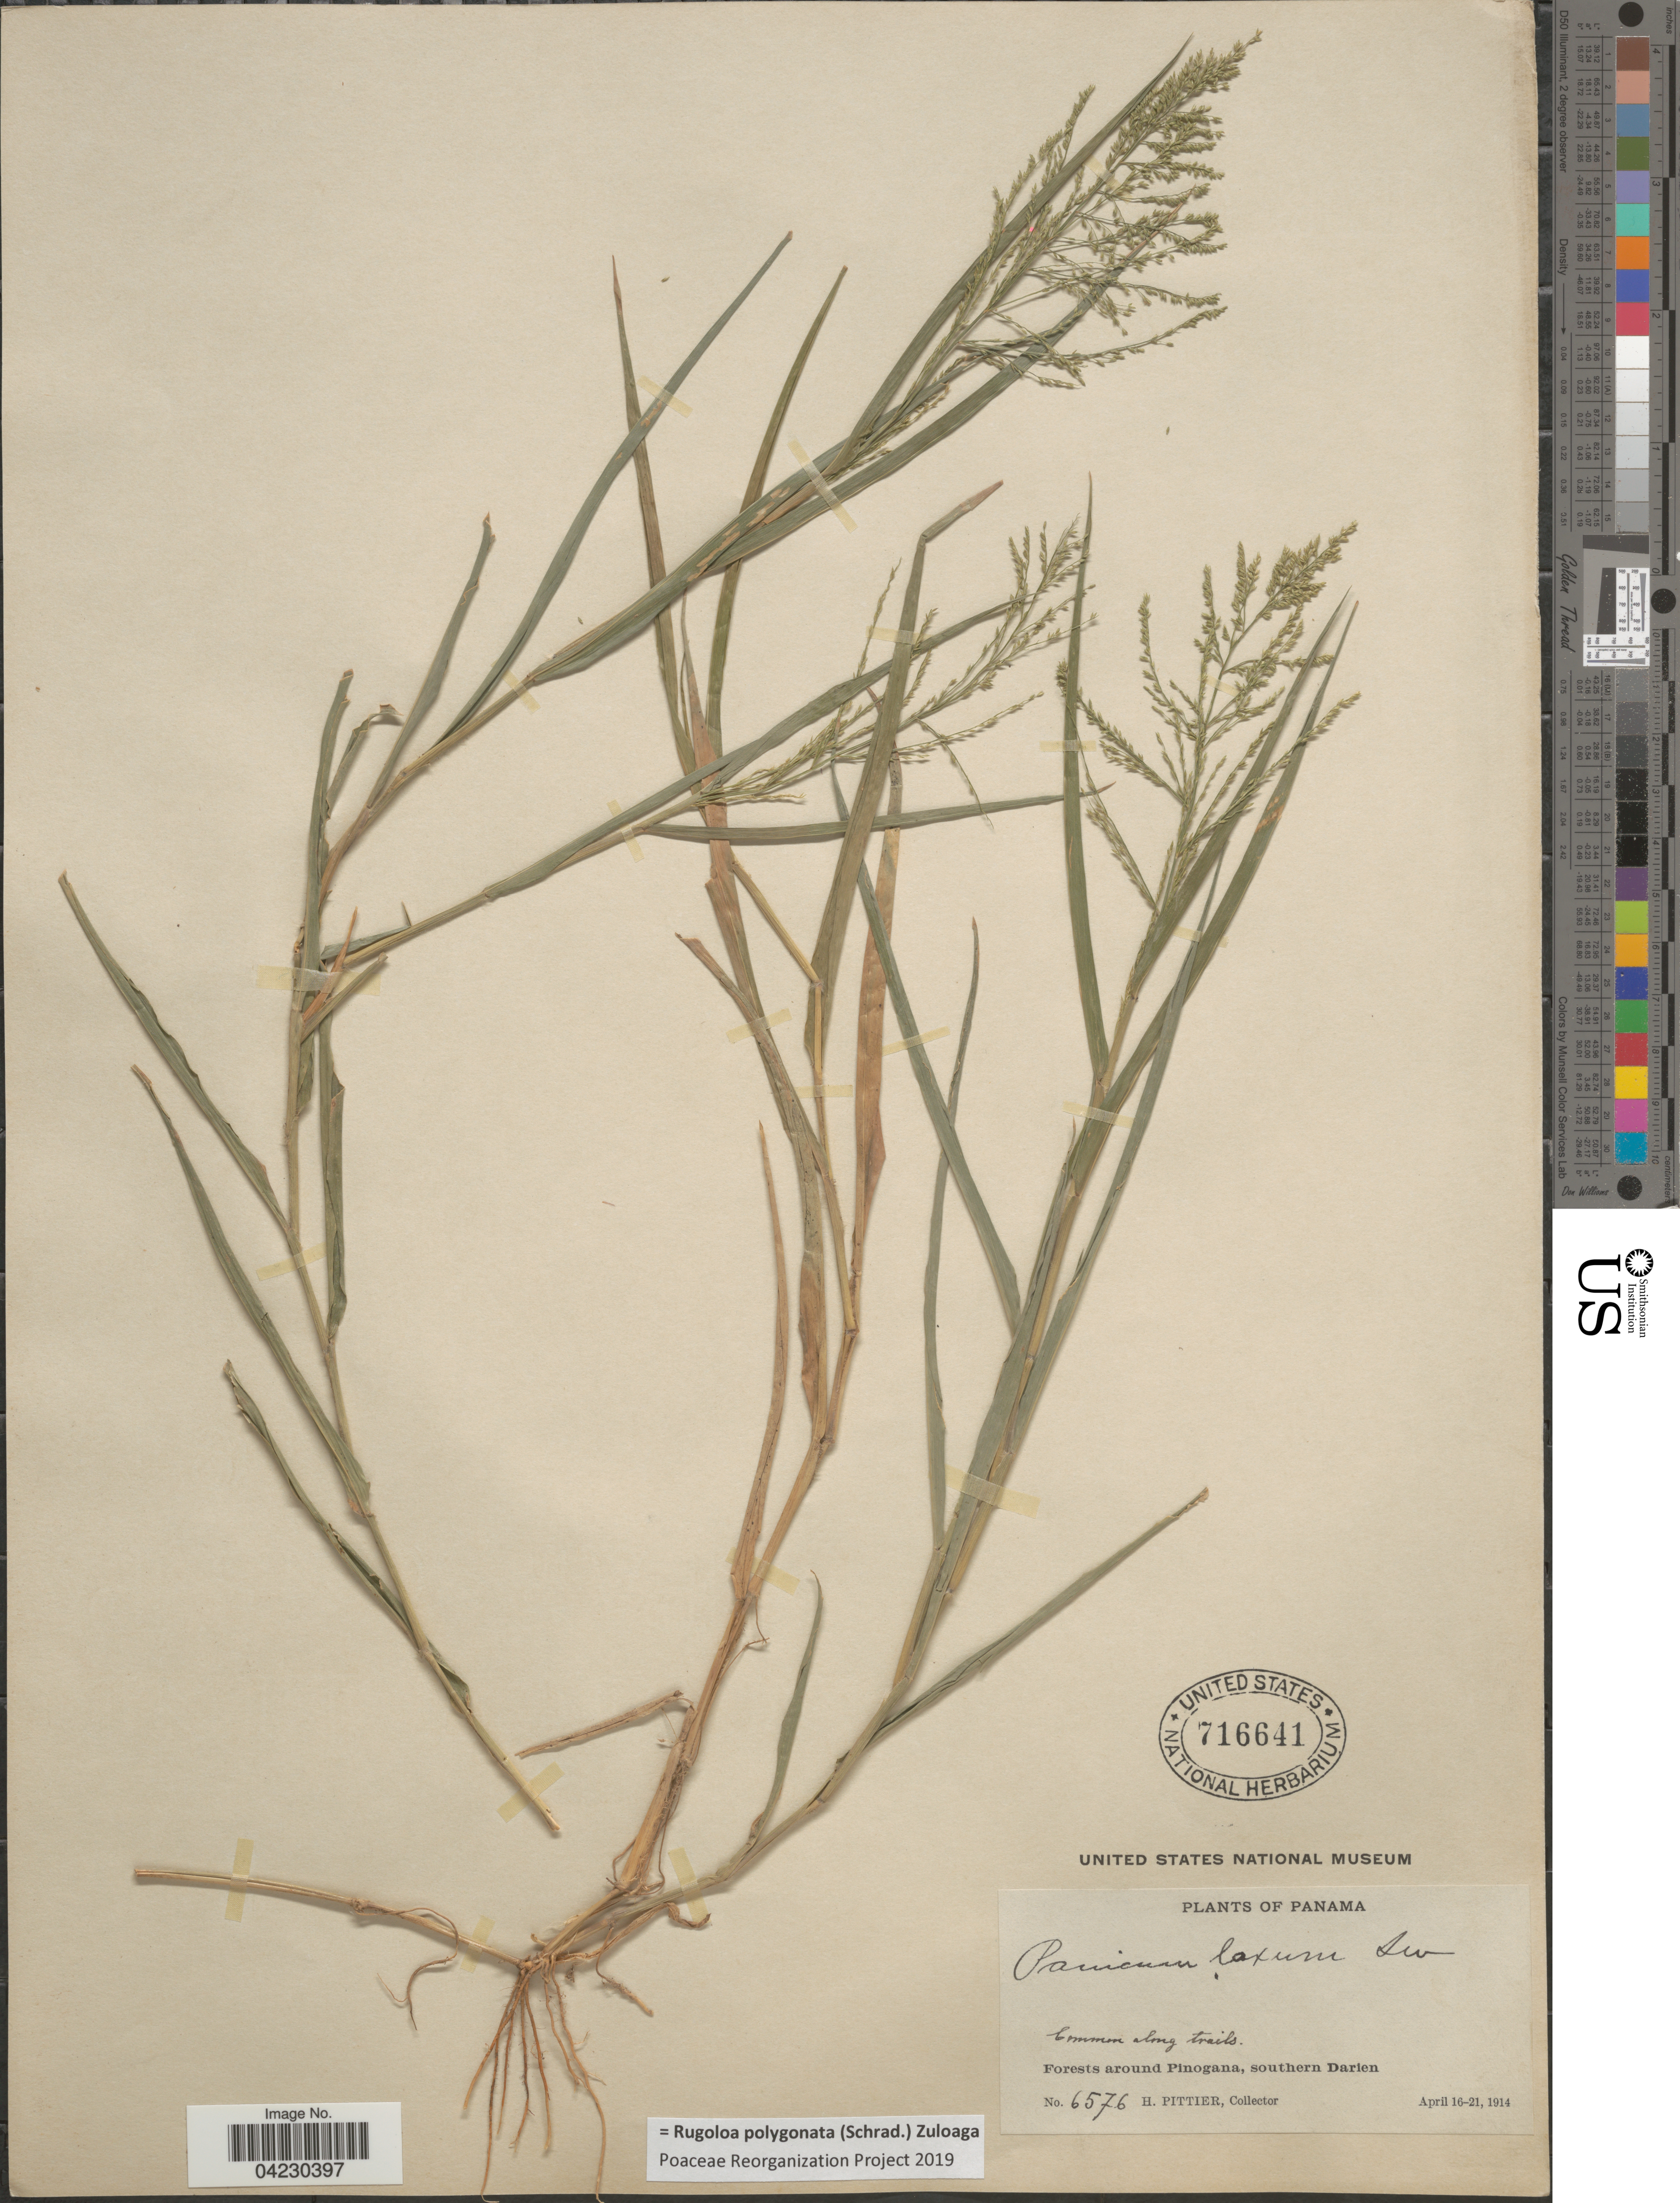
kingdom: Plantae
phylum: Tracheophyta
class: Liliopsida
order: Poales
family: Poaceae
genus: Rugoloa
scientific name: Rugoloa polygonata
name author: (Schrad.) Zuloaga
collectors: H. F. Pittier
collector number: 6576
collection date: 1914-04-16/1914-04-21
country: Panama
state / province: Darien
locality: Forests around Pinogana, southern Darien.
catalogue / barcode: US 716641